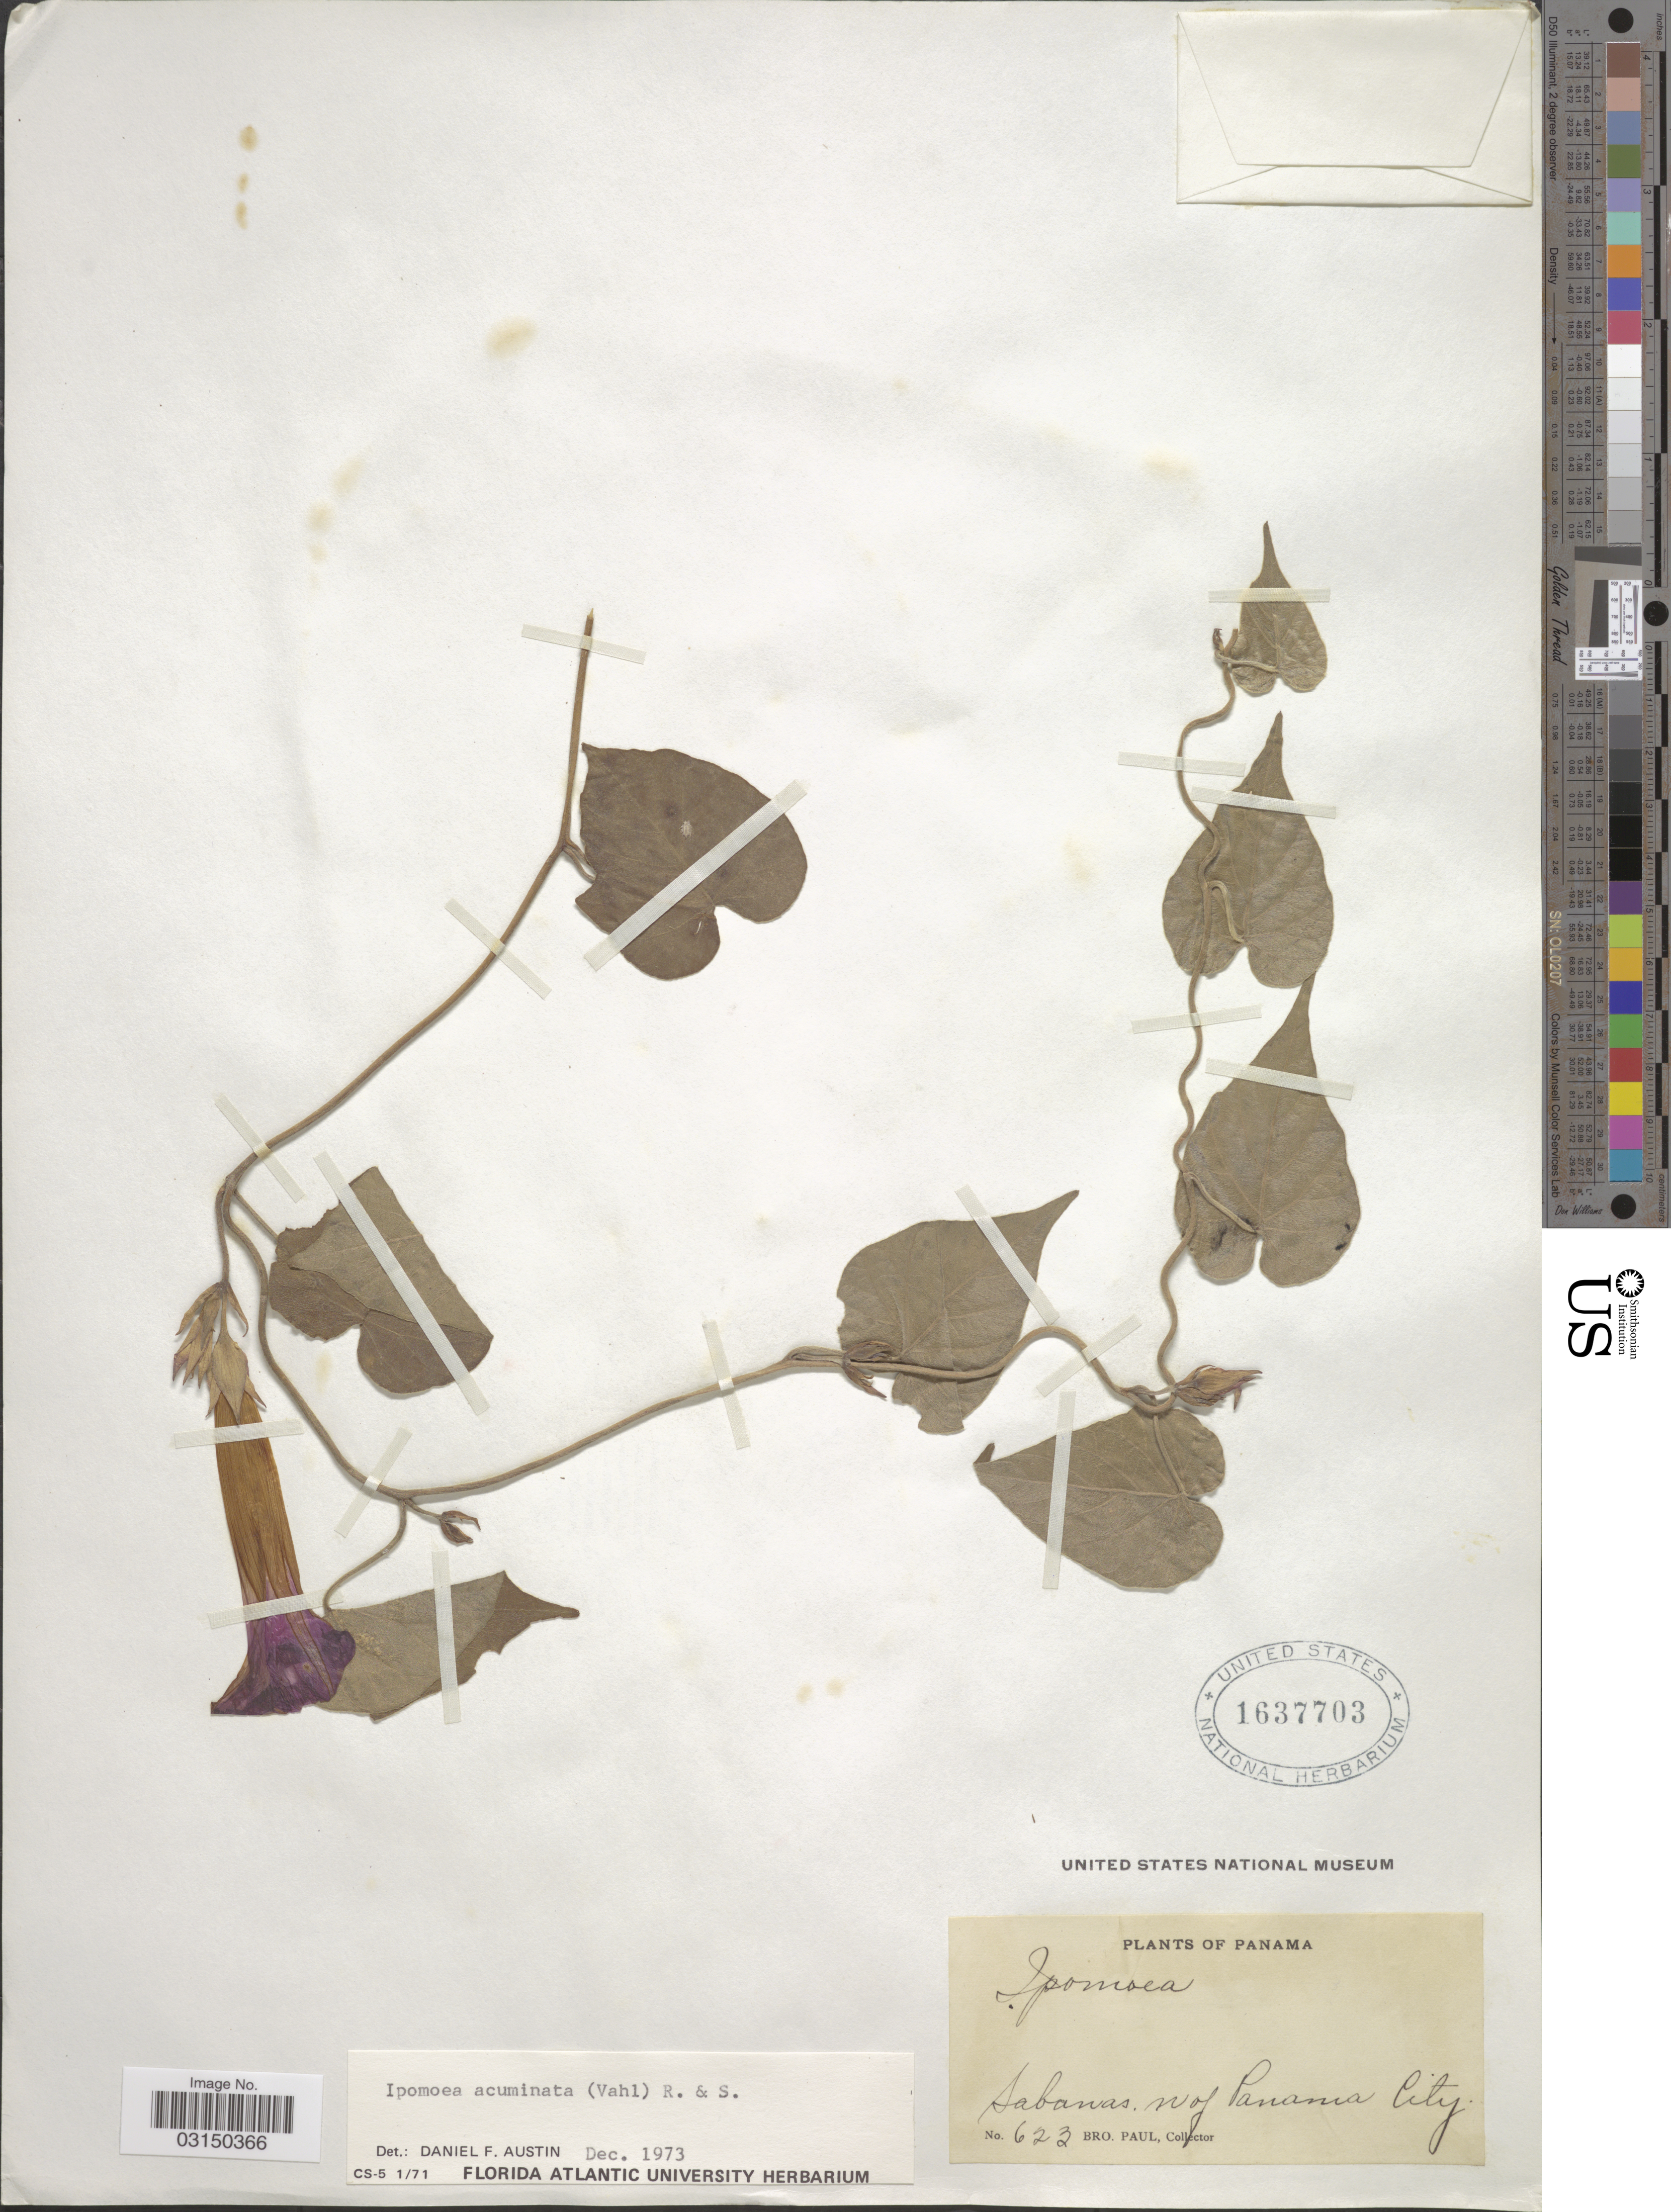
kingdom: Plantae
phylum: Tracheophyta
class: Magnoliopsida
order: Solanales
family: Convolvulaceae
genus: Ipomoea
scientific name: Ipomoea indica (Burm.) Merr. var. indica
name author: (Burm.) Merr.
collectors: B. Paul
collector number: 623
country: Panama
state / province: Panamá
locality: Sabanas N. of Panama City.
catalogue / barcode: US 1637703